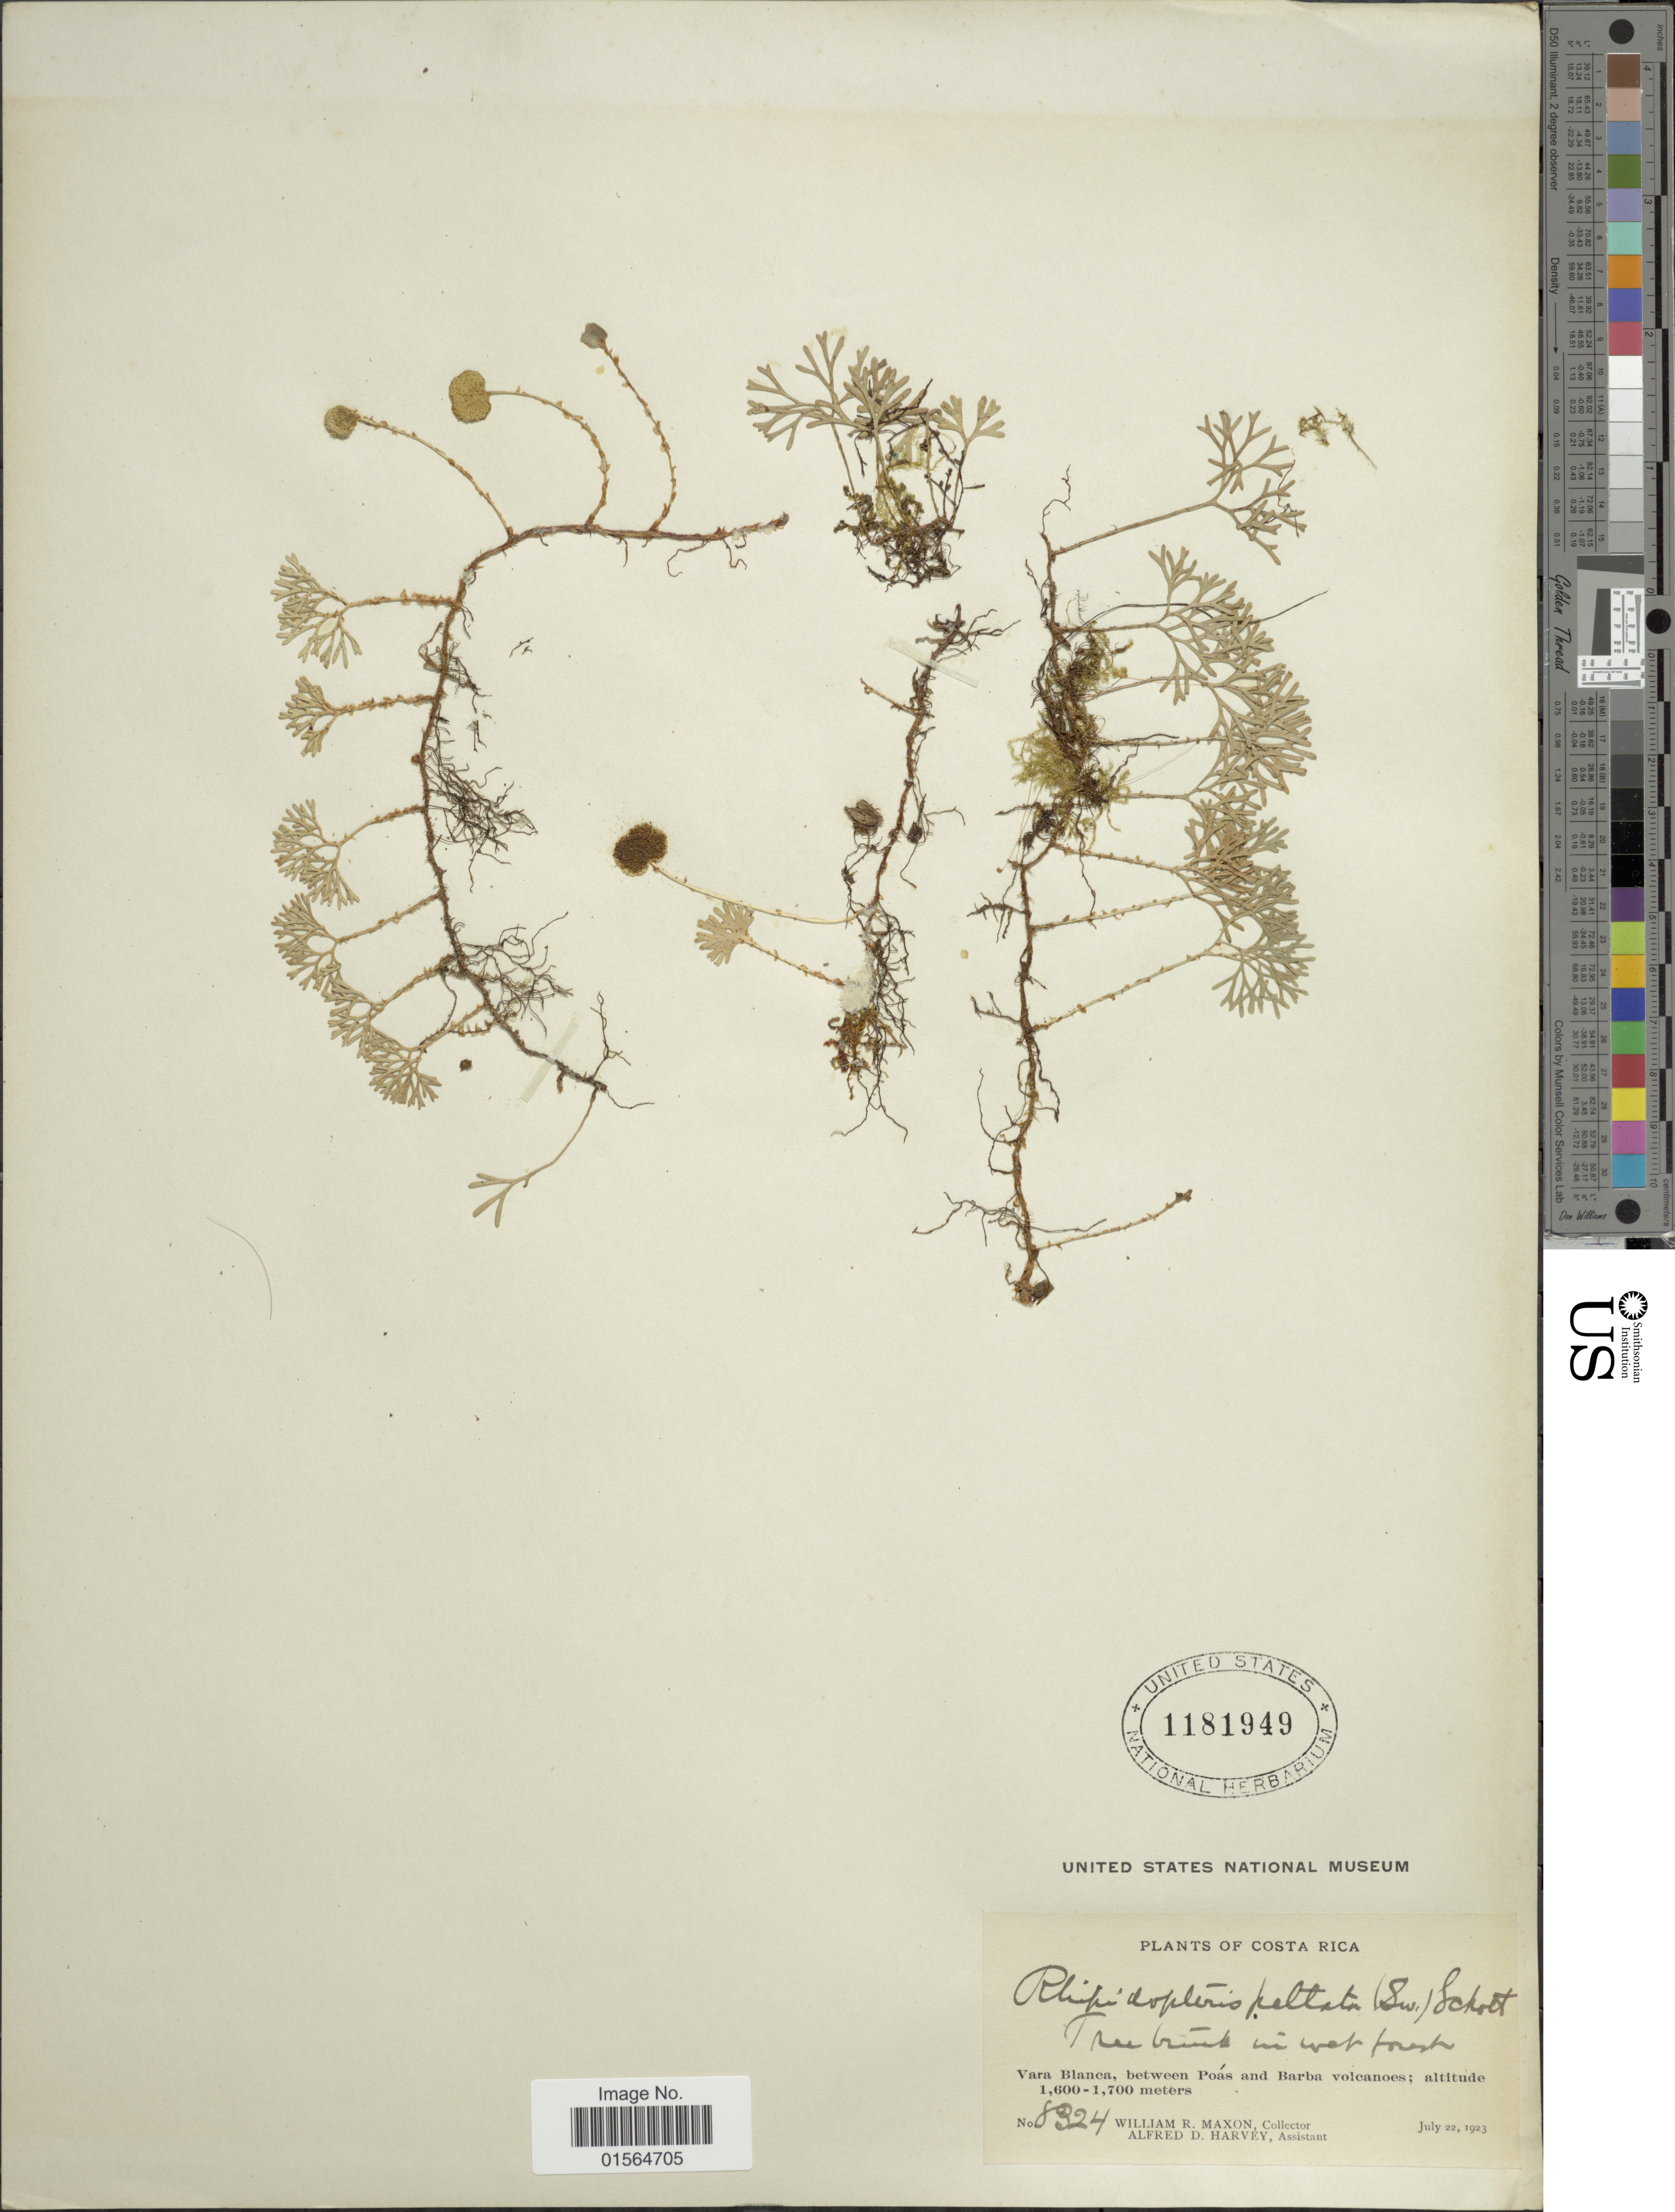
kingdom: Plantae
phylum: Tracheophyta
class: Polypodiopsida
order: Polypodiales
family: Dryopteridaceae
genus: Elaphoglossum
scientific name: Elaphoglossum peltatum f. peltatum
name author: (Sw.) Urb.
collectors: W. R. Maxon & A. D. Harvey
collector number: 8324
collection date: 1923-07-22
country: Costa Rica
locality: Vara Blanca, between Poas and Barba volcanoes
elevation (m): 1600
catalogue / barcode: US 1181949